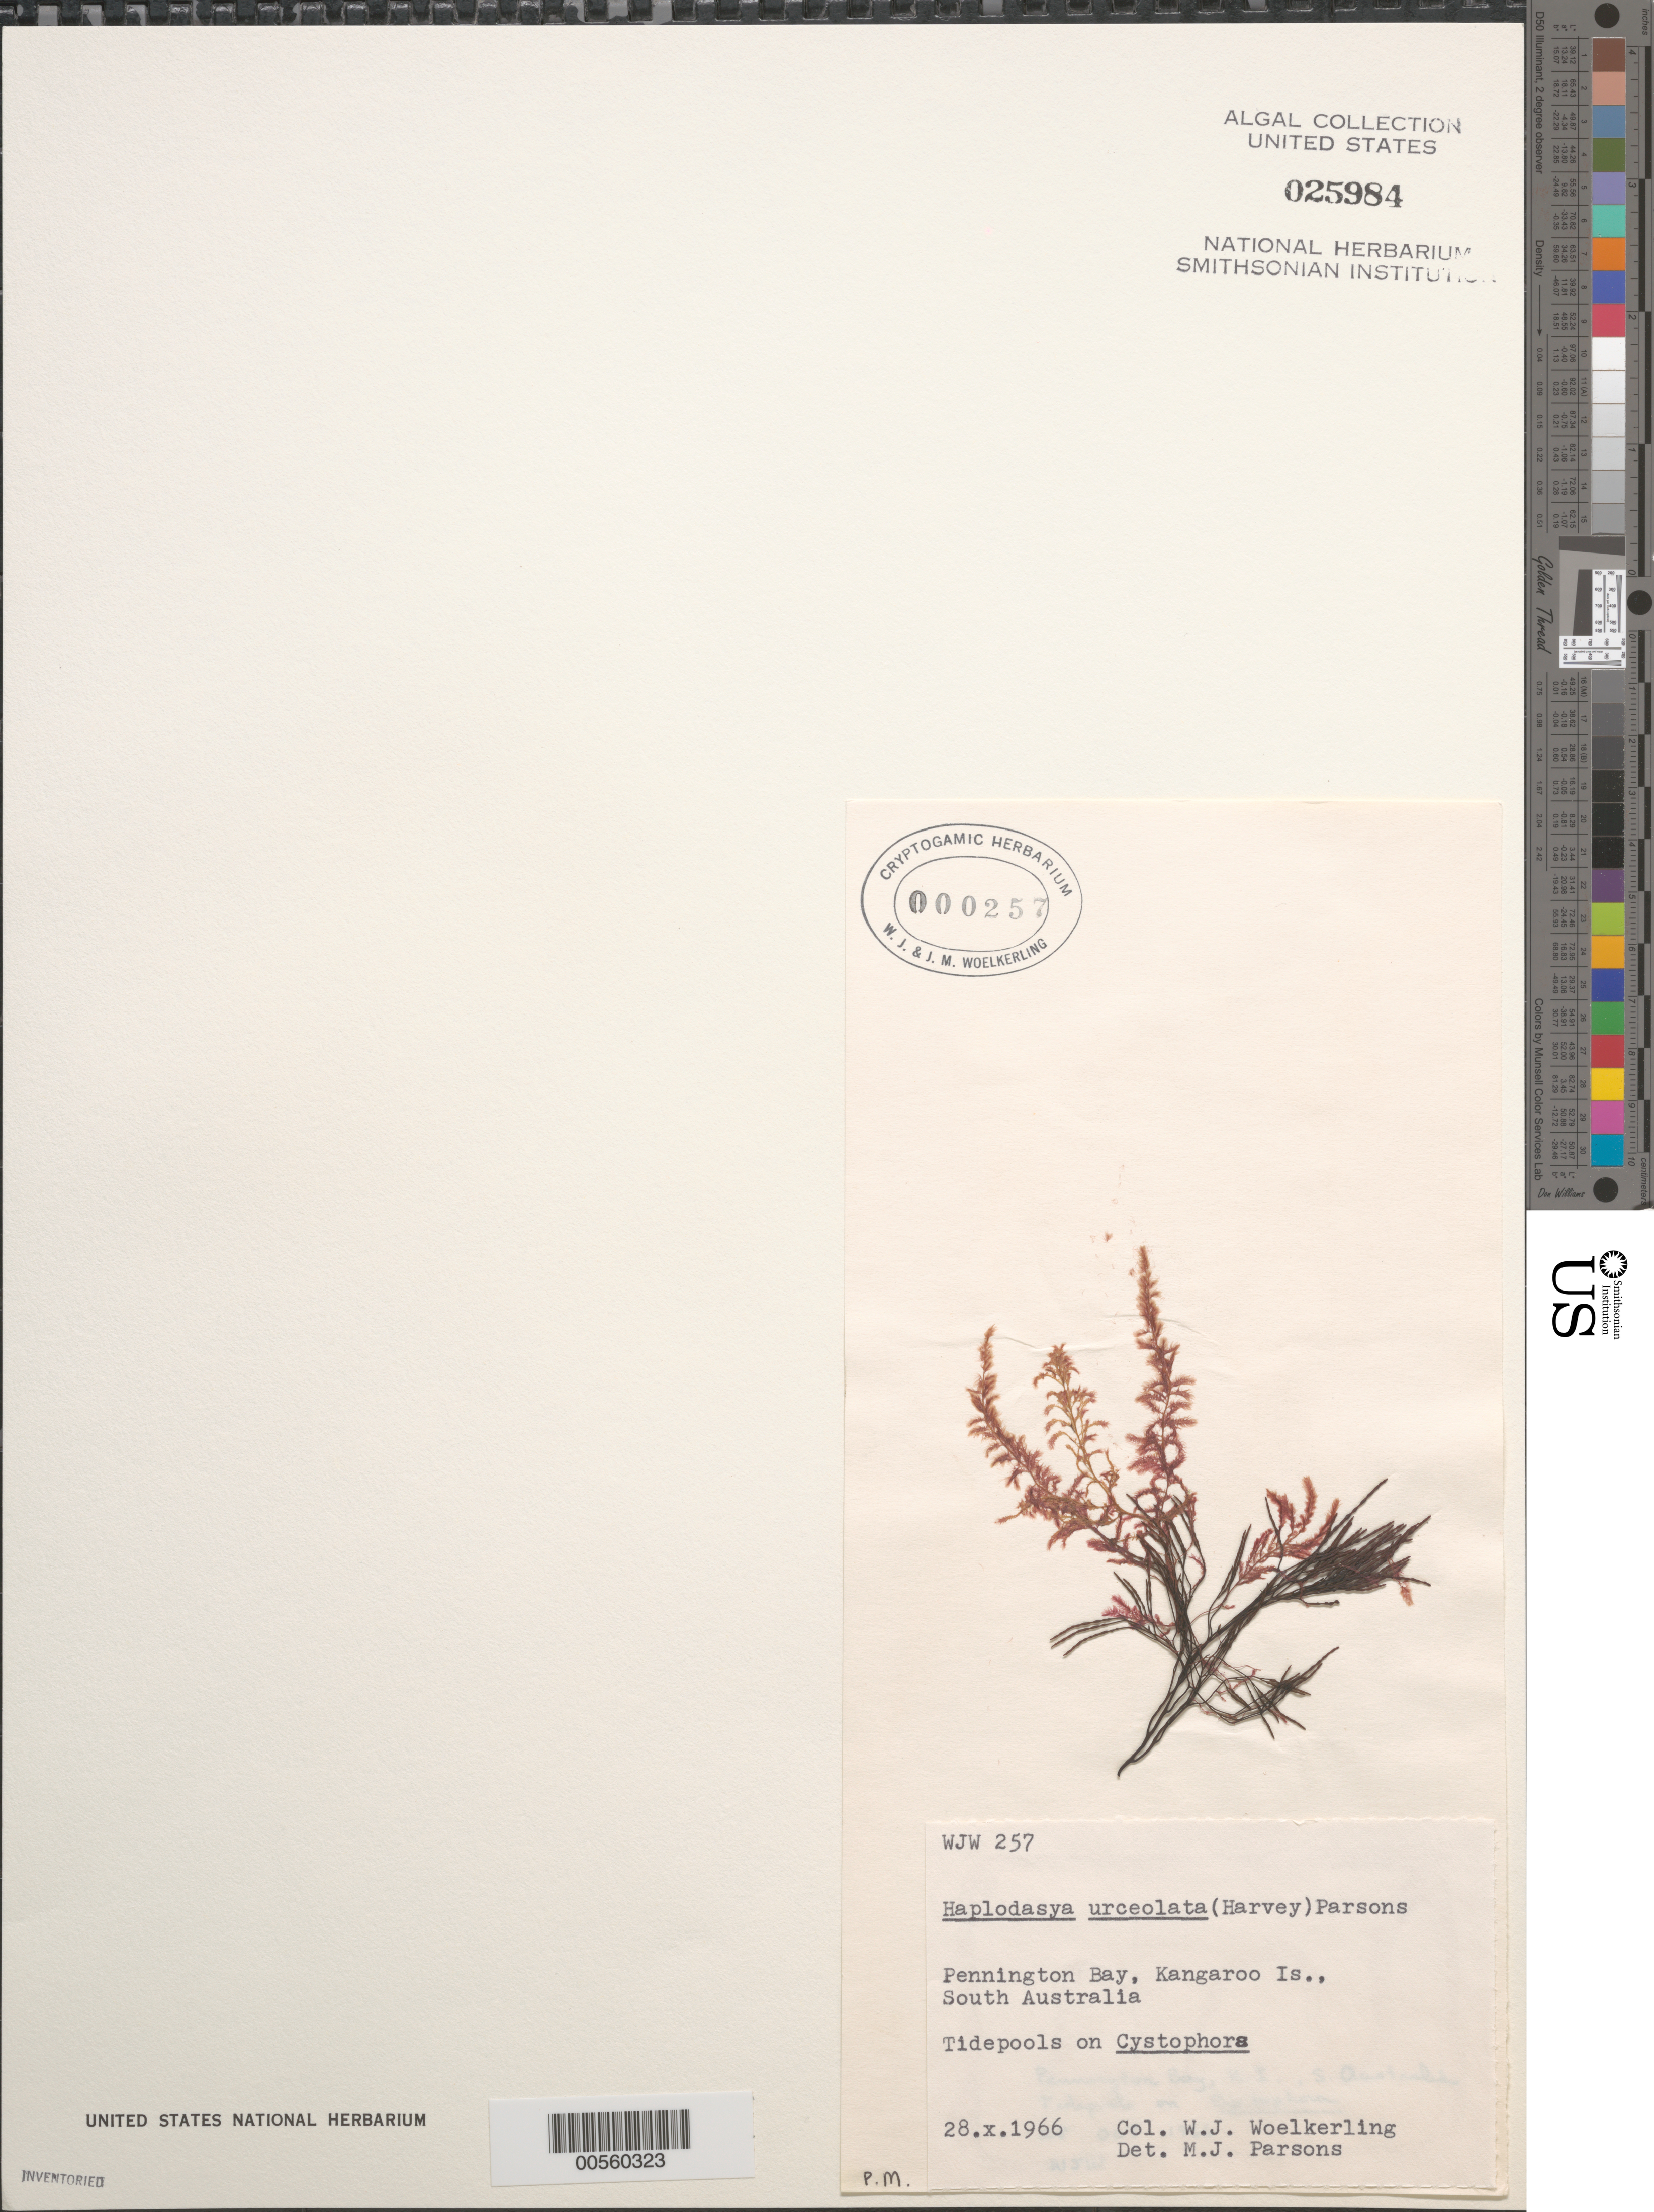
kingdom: Plantae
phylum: Rhodophyta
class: Florideophyceae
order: Ceramiales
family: Rhodomelaceae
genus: Haplodasya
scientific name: Haplodasya urceolata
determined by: Parsons, M. J.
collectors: W. Woelkerling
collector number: WJW 257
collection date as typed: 28 Oct 1966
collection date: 1966-10-28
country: Australia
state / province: South Australia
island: Kangaroo Island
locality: Pennington Bay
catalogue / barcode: US 25984